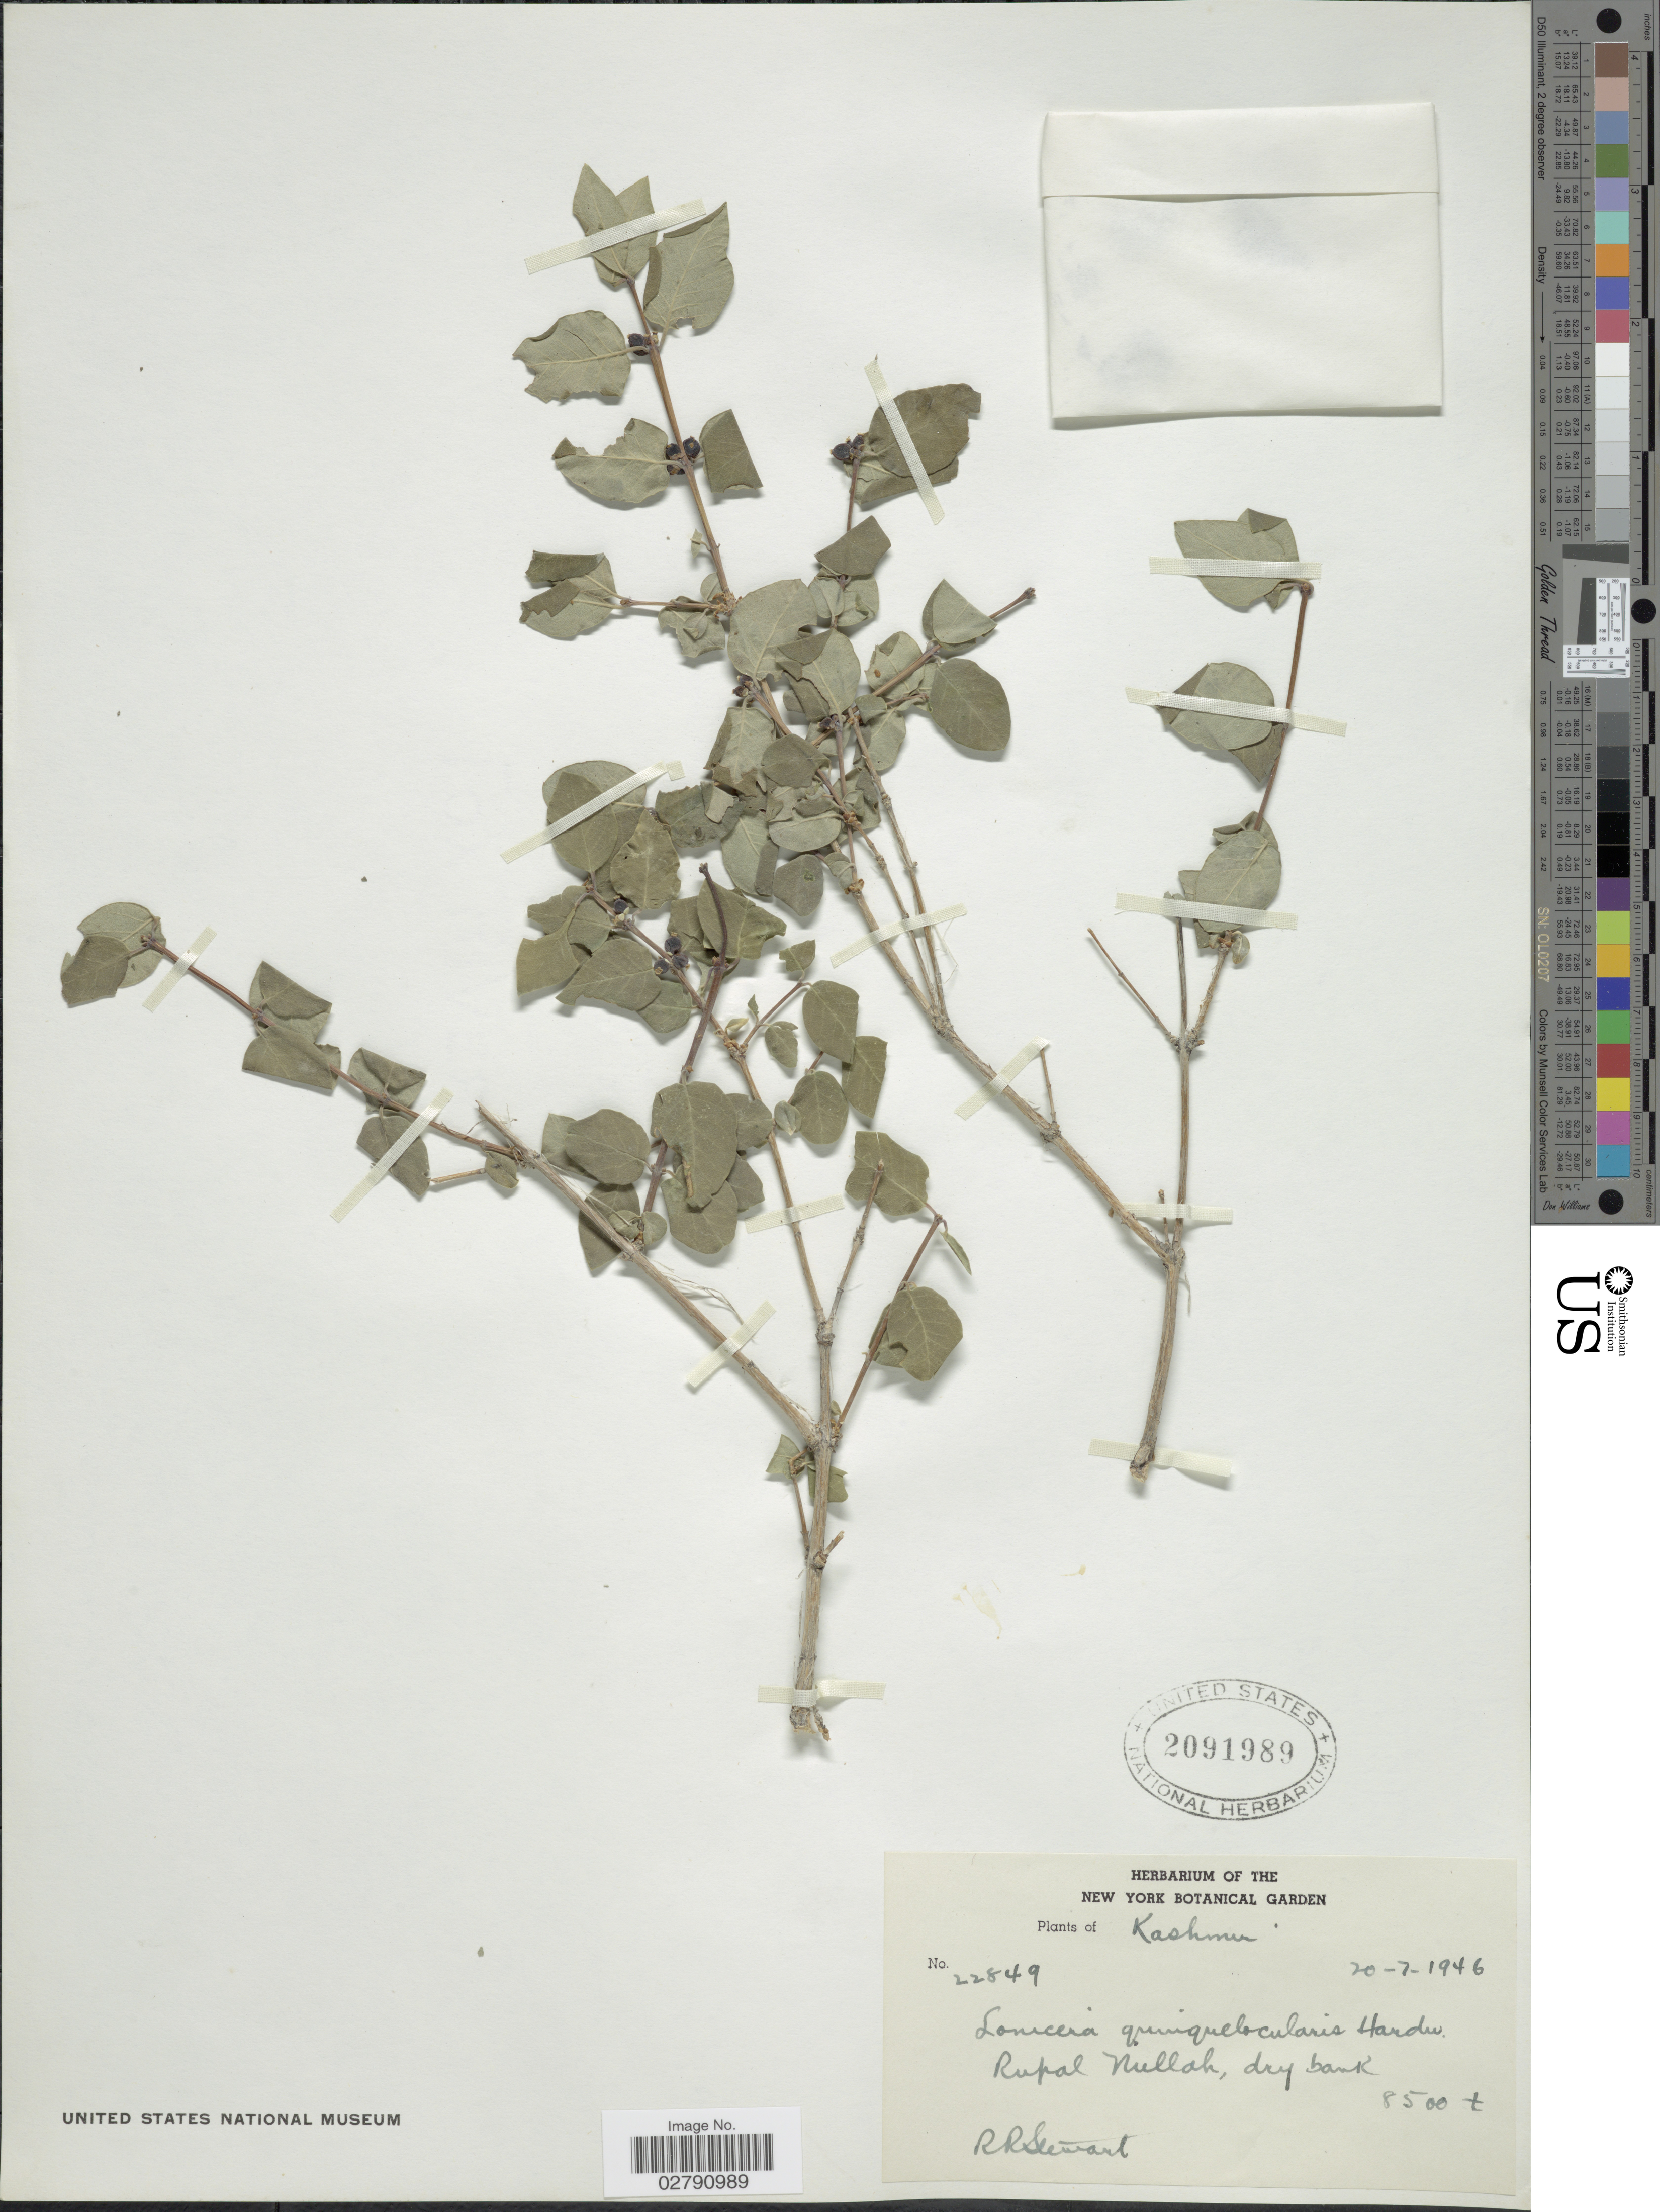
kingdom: Plantae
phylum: Tracheophyta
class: Magnoliopsida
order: Dipsacales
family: Caprifoliaceae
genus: Lonicera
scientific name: Lonicera quinquelocularis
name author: Hardw.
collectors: R. R. Stewart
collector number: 22849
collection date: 1946-07-20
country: India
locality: Kashmir. Rupal Nullah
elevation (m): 2591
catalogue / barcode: US 2091989